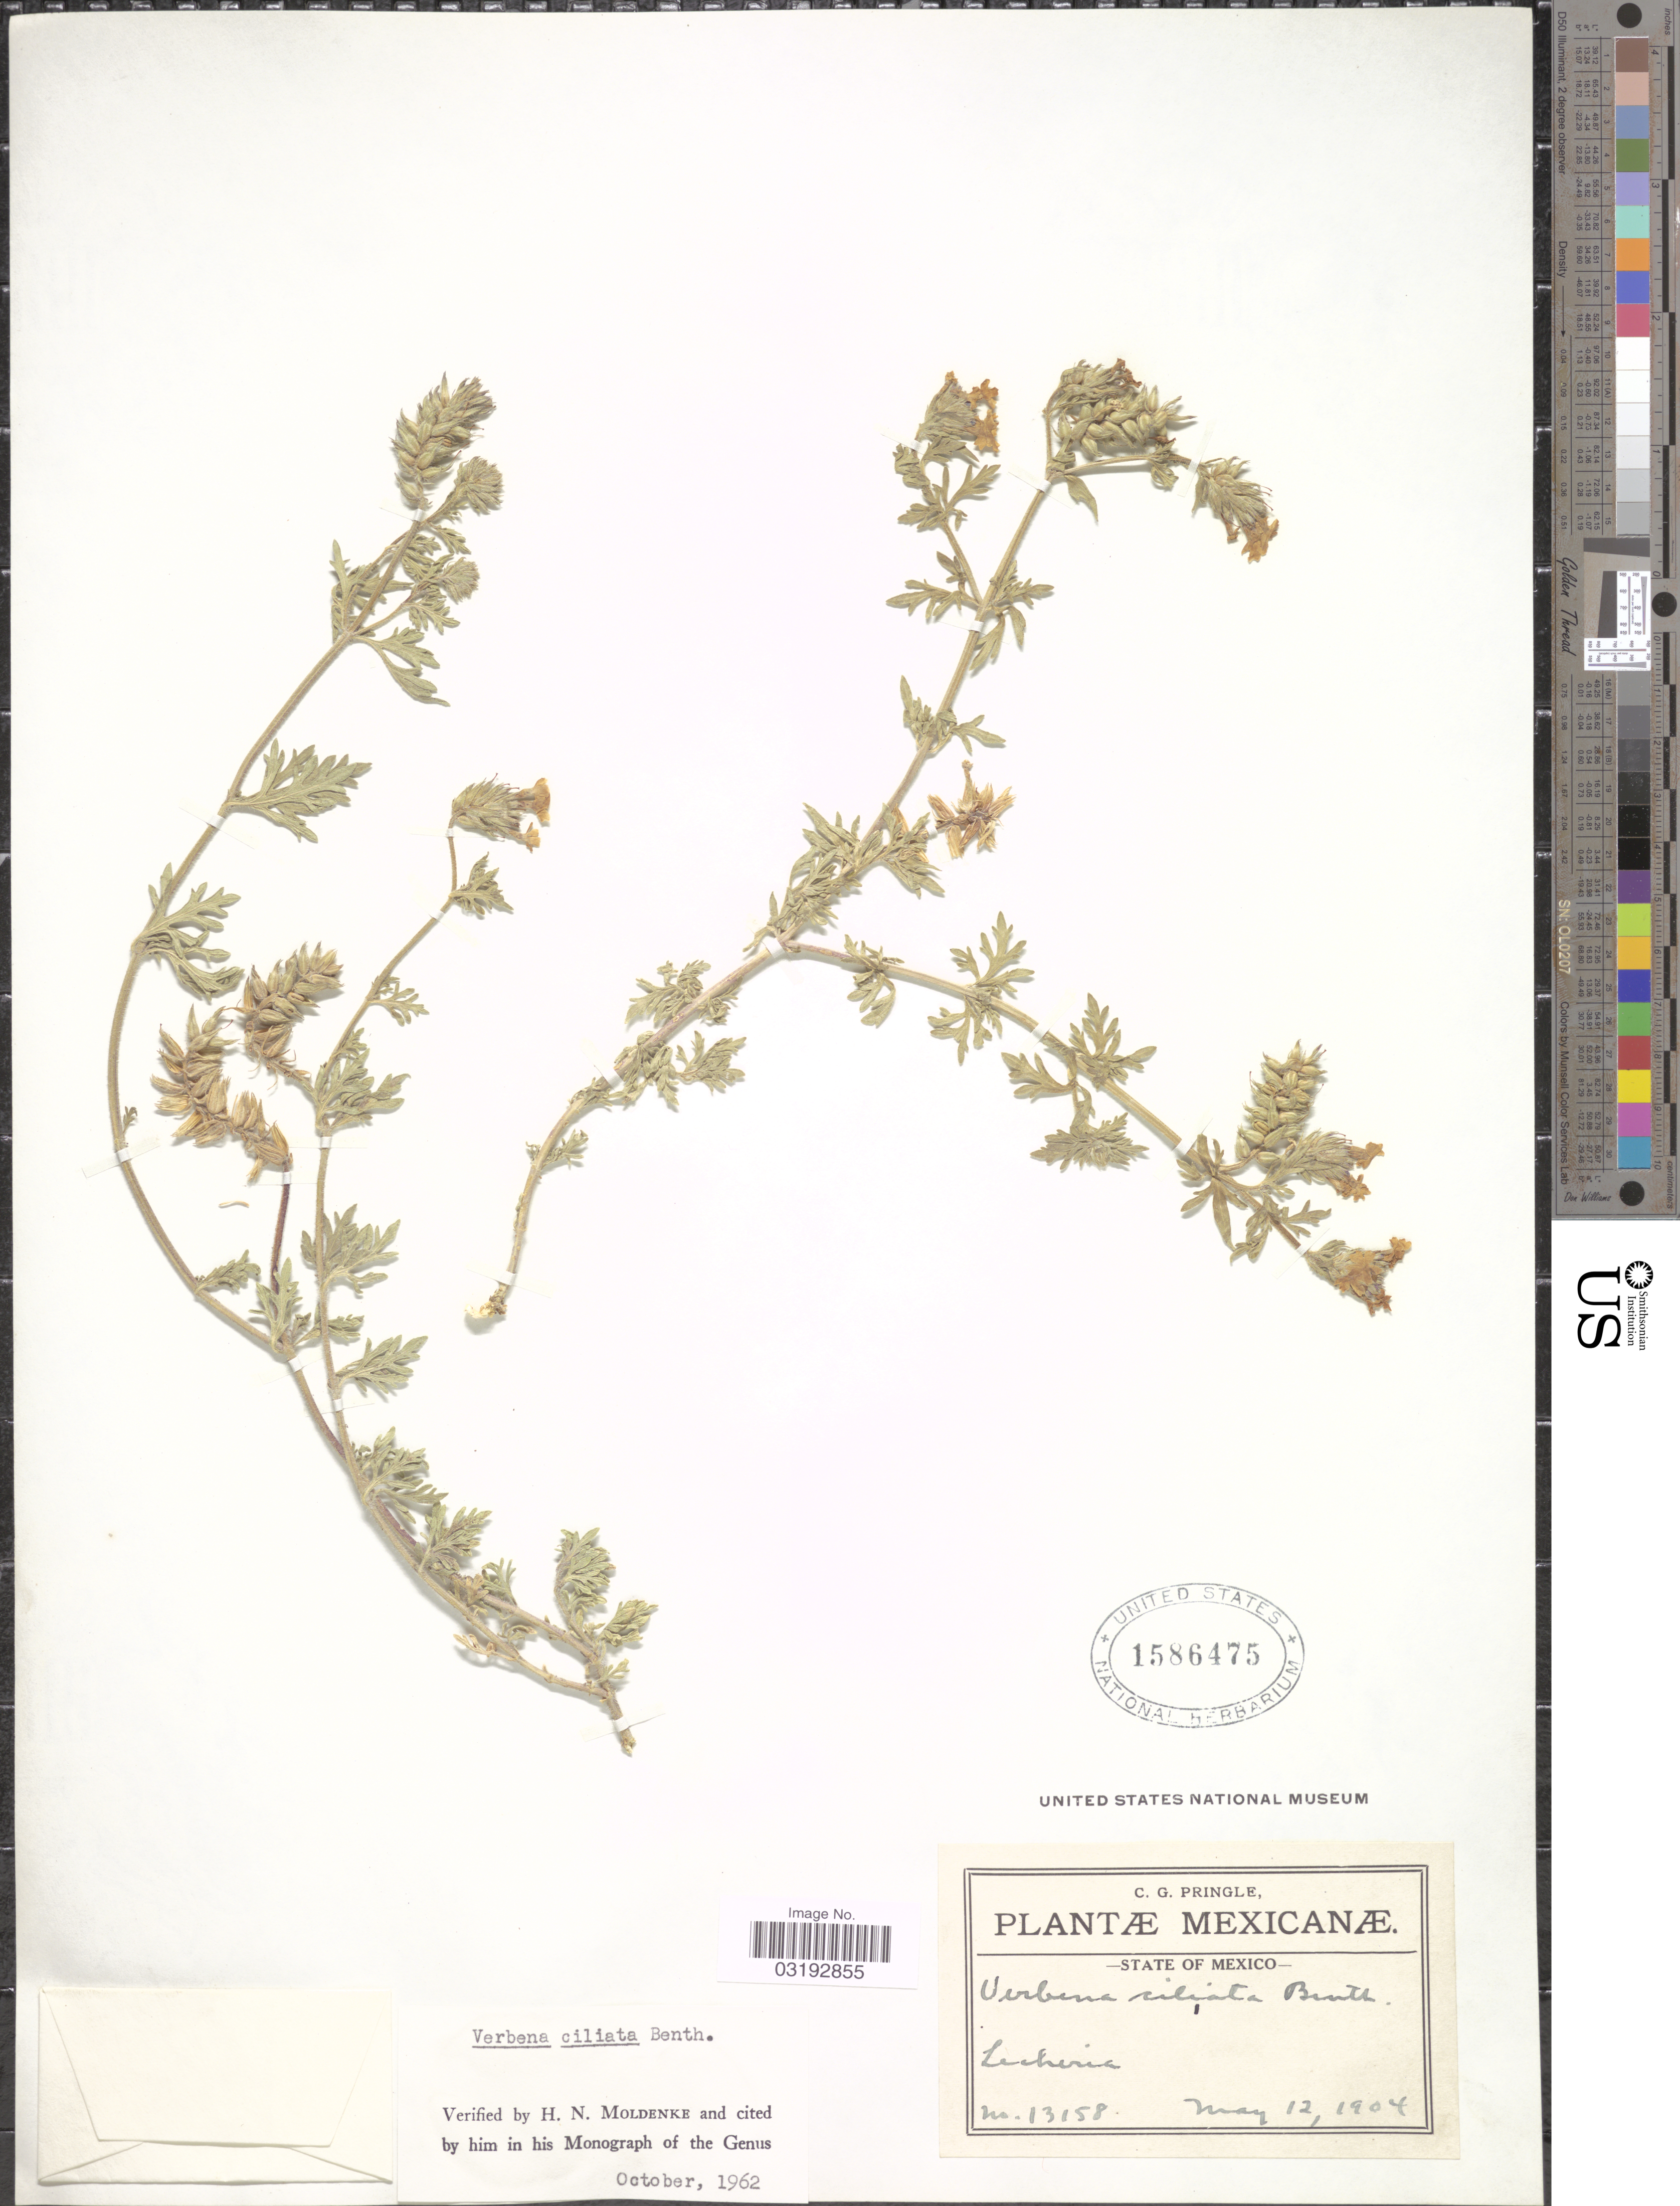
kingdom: Plantae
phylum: Tracheophyta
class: Magnoliopsida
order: Lamiales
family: Verbenaceae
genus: Verbena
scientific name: Verbena ciliata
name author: Benth.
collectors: C. G. Pringle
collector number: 13158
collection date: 1904-05-12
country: Mexico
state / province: México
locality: Lecheria.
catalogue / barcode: US 1586475